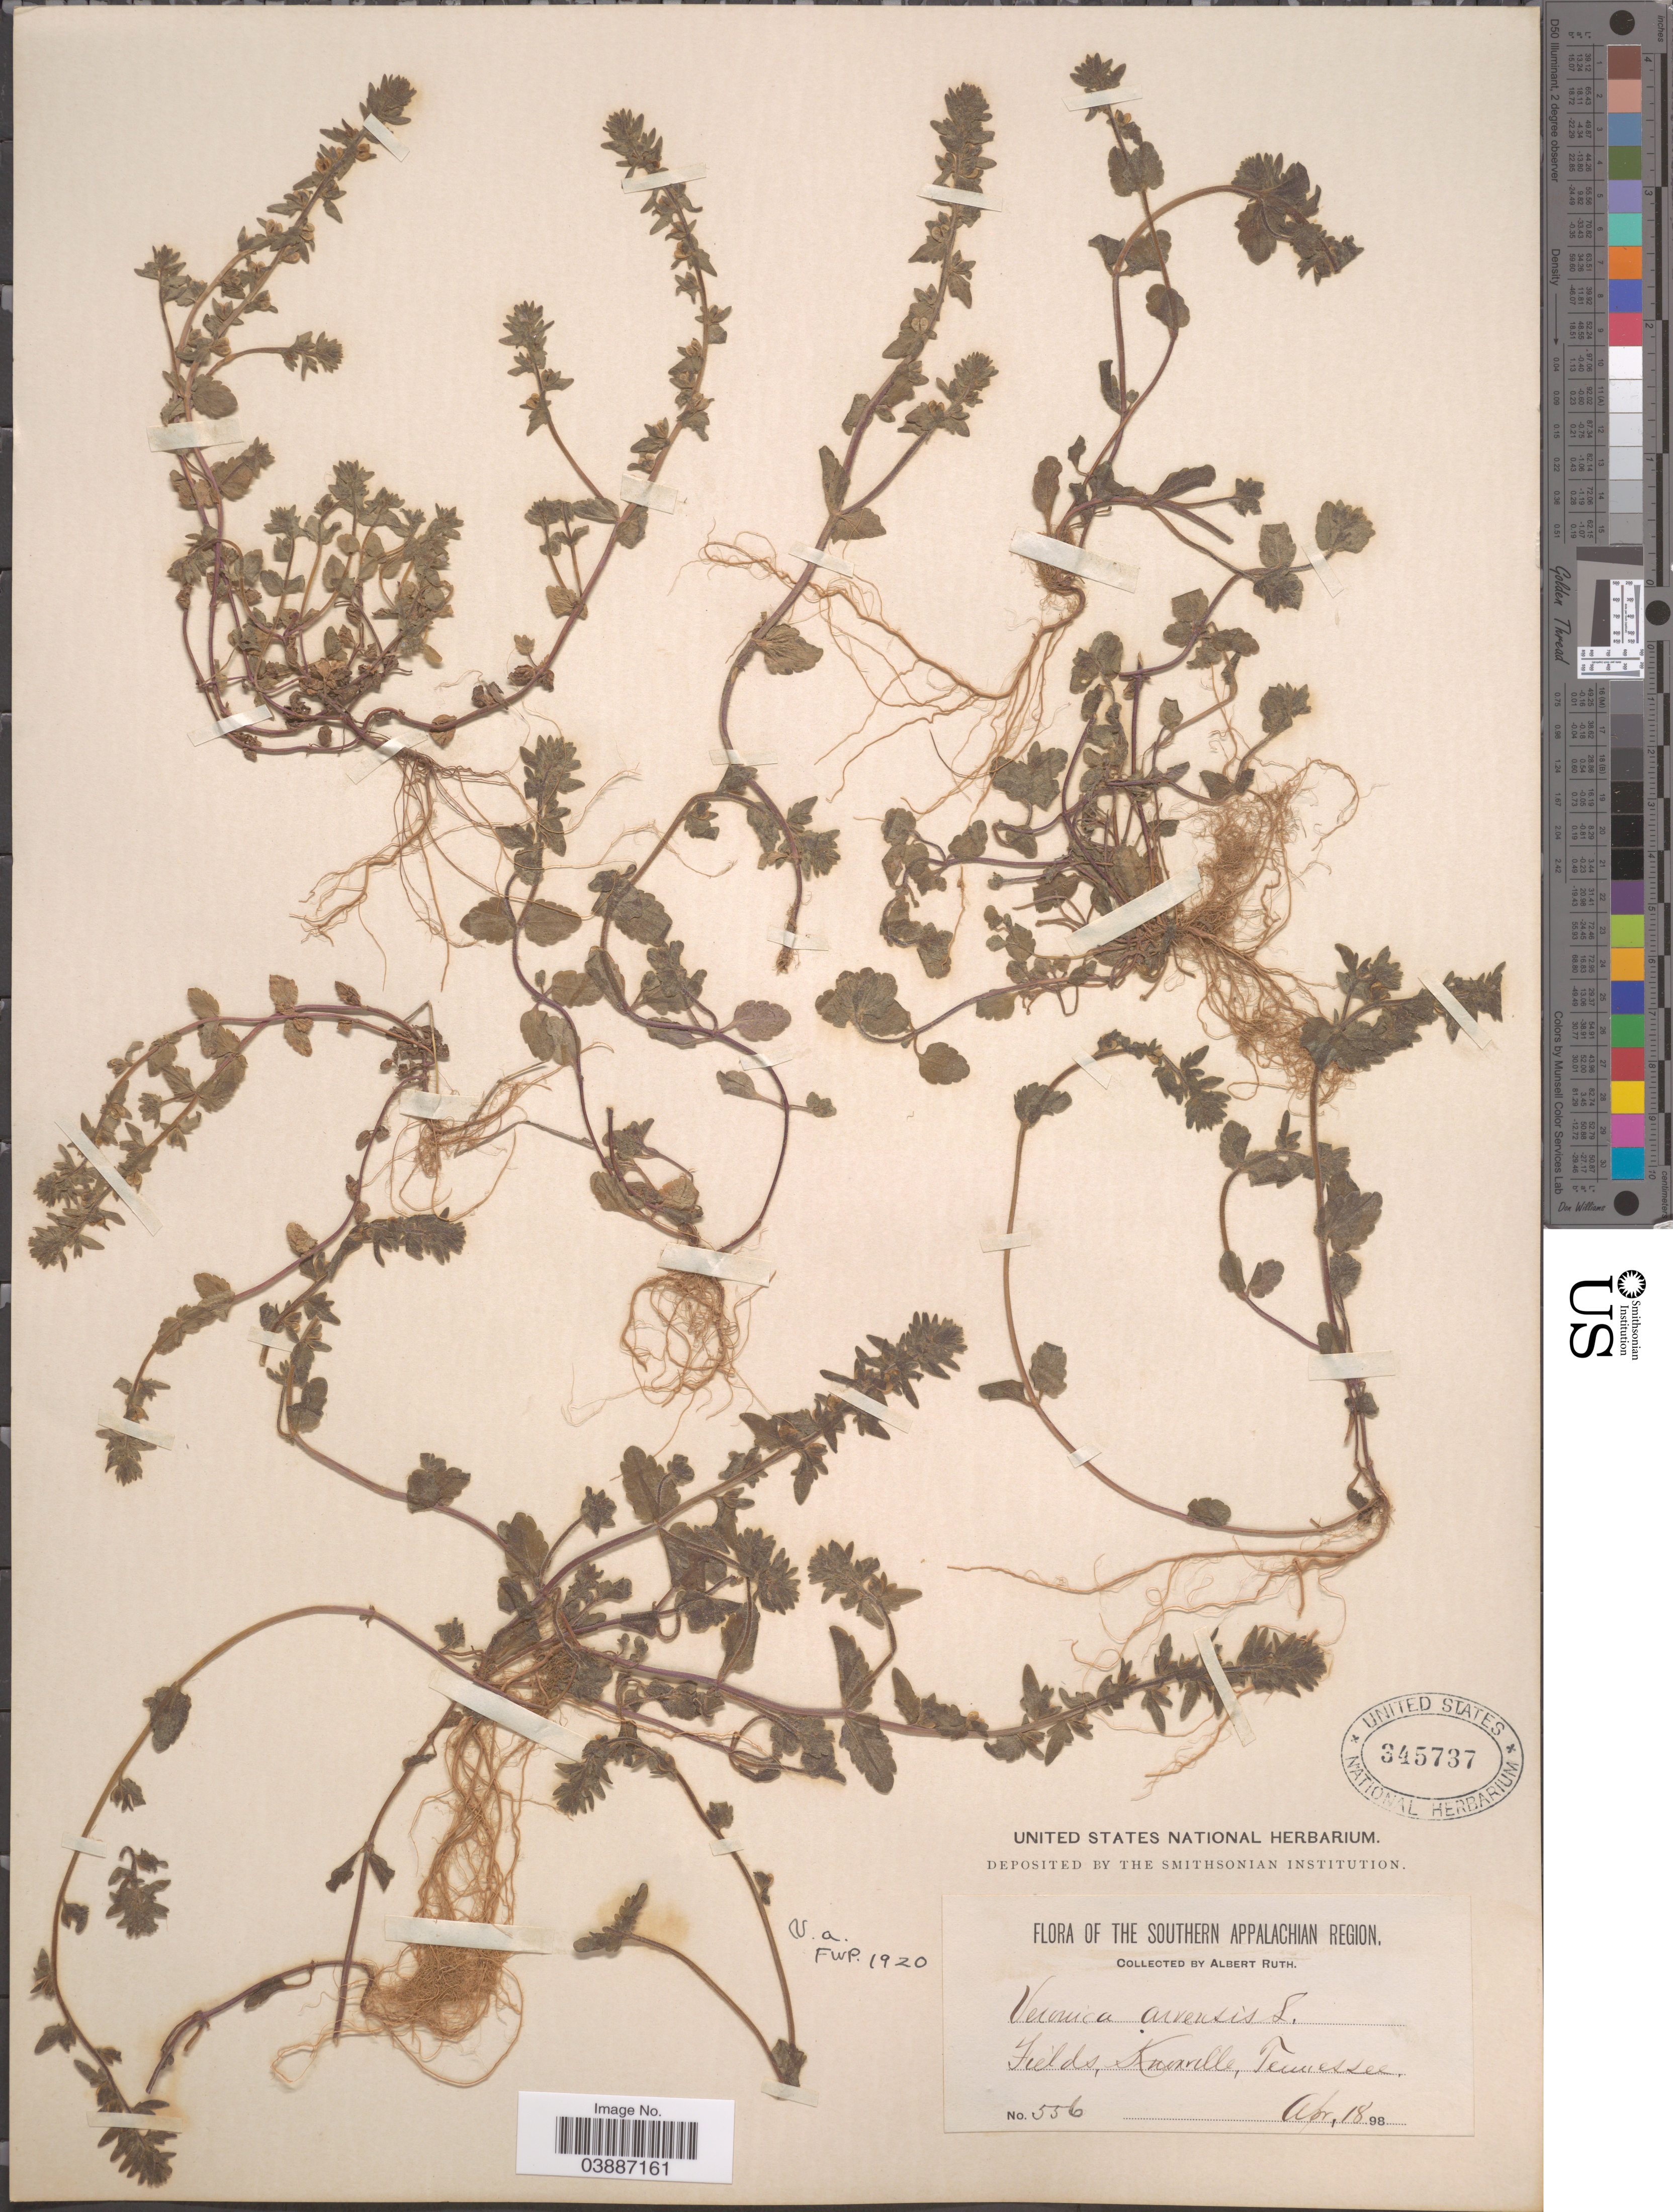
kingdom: Plantae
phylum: Tracheophyta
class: Magnoliopsida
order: Lamiales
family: Plantaginaceae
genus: Veronica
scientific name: Veronica arvensis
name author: L.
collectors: A. Ruth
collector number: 556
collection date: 1898-04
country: United States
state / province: Tennessee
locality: The Southern Appalachian Region. Knoxville.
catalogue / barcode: US 345737